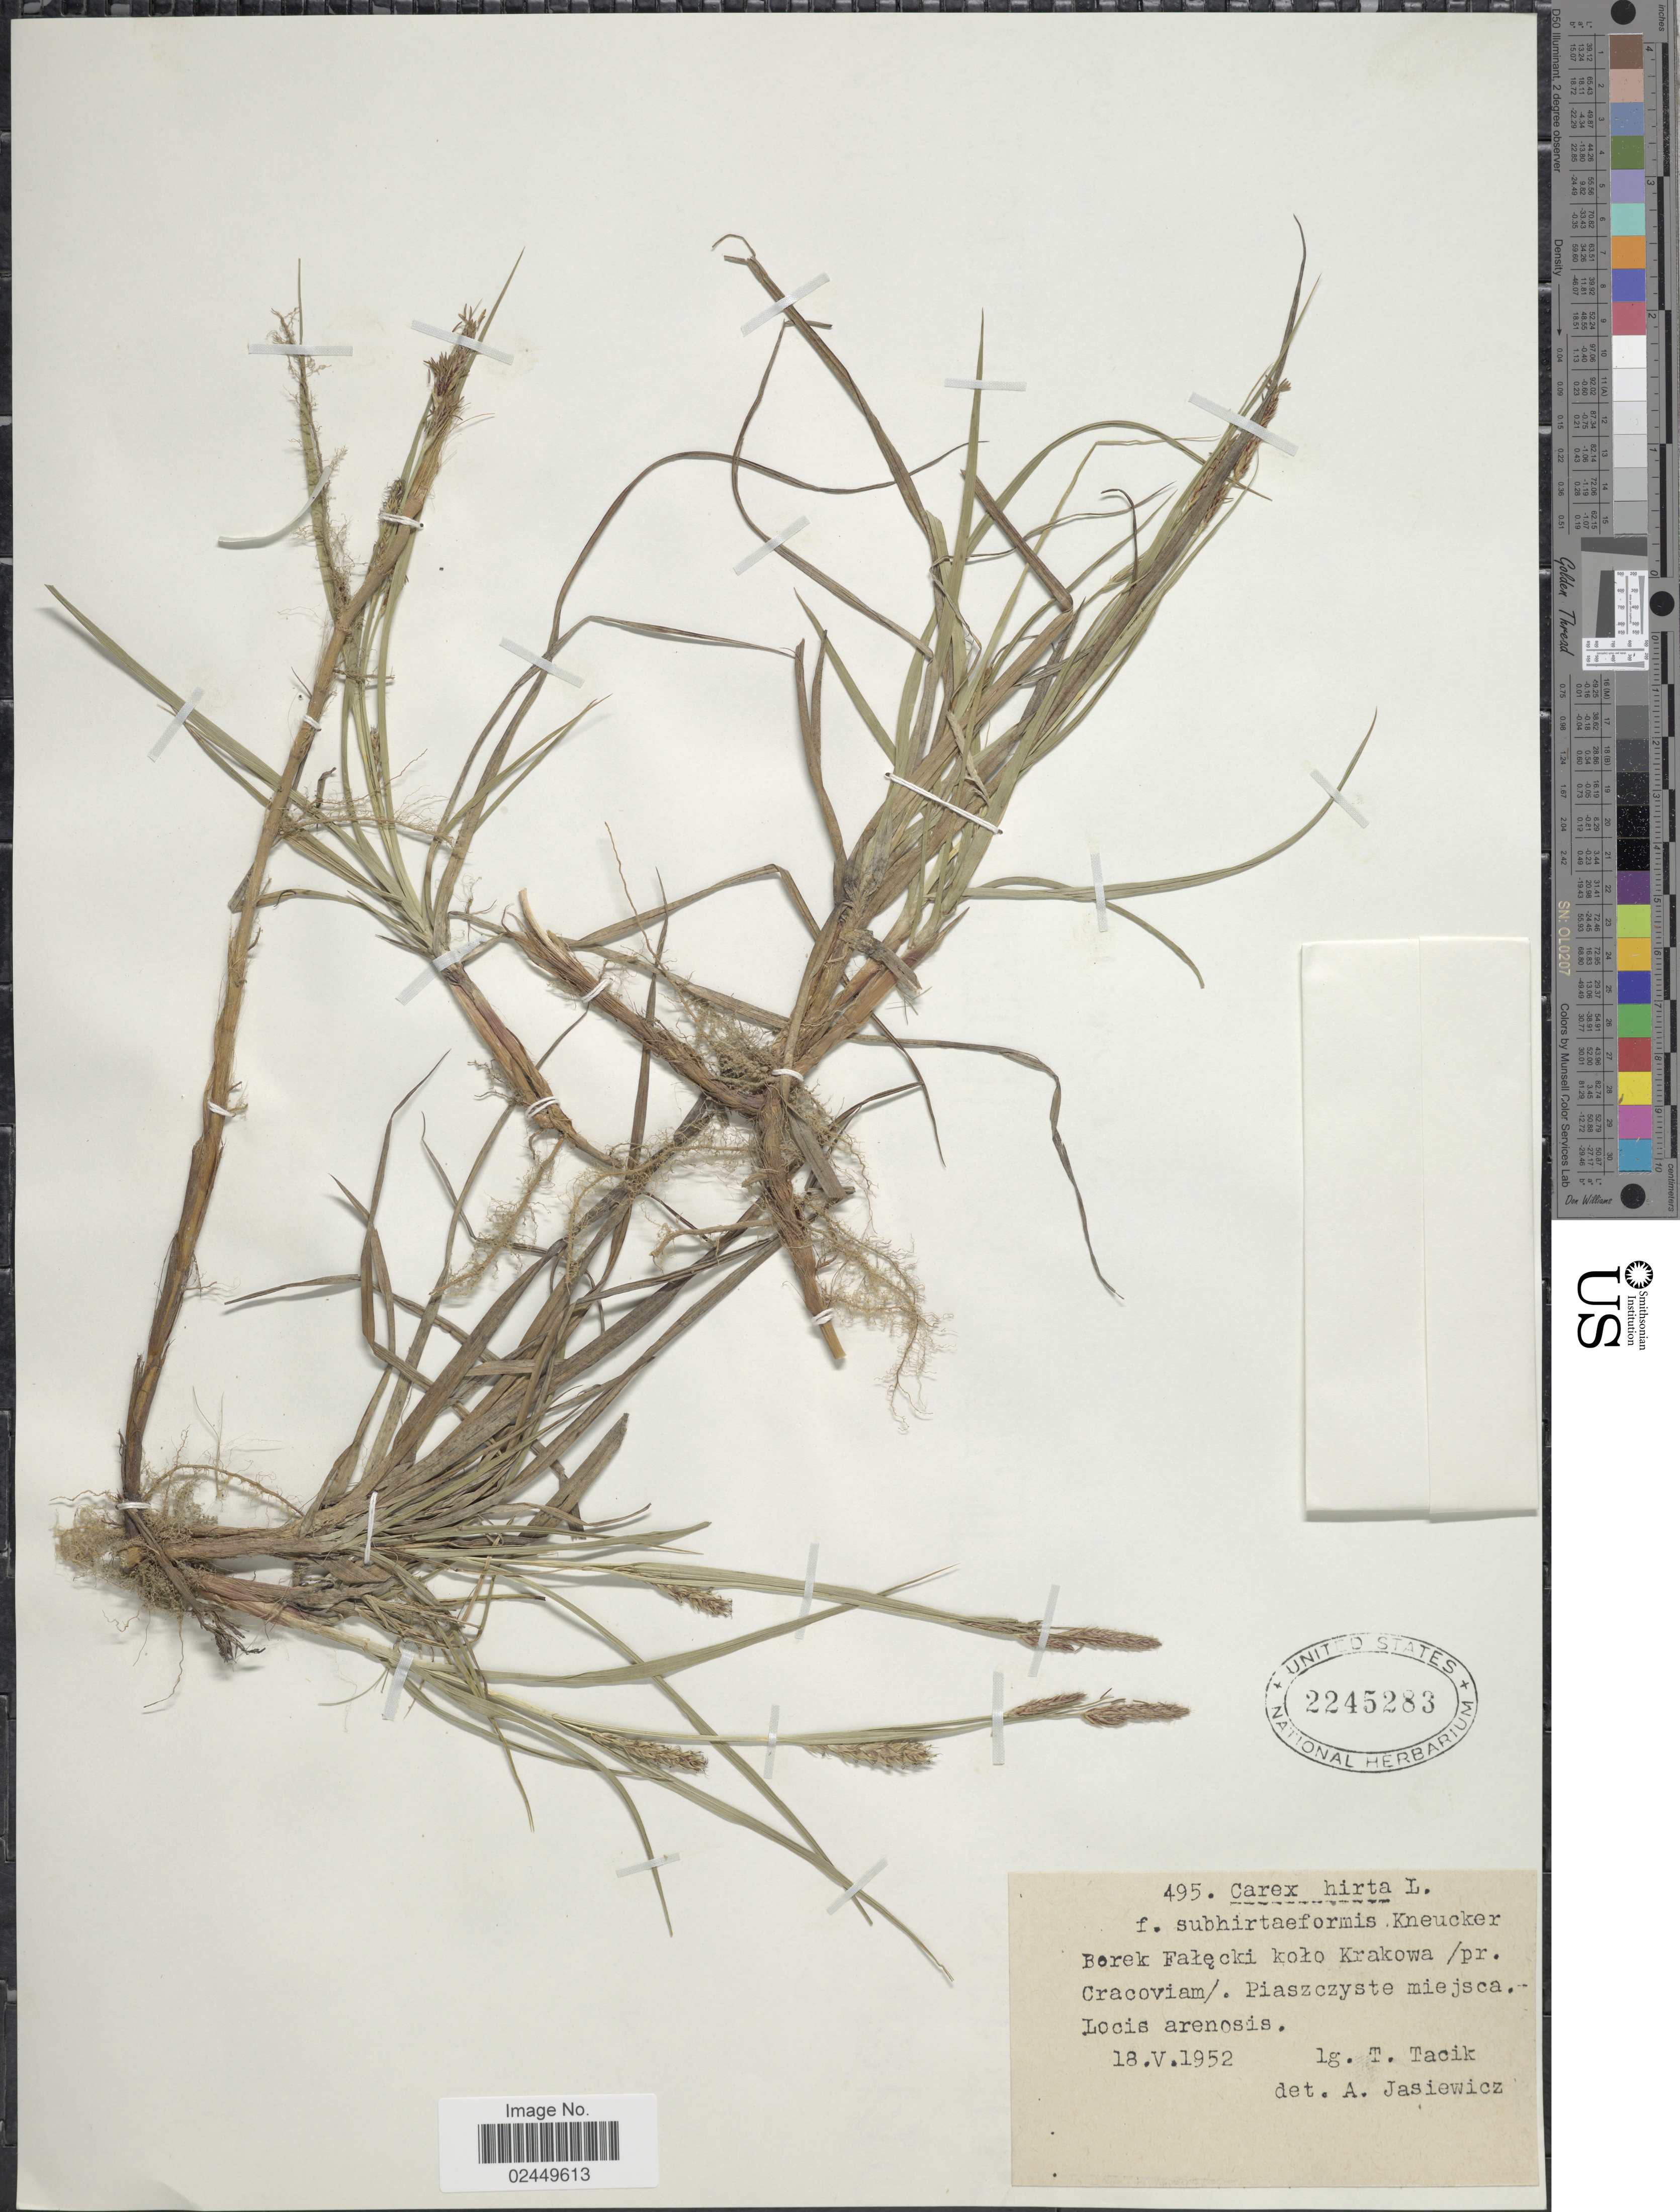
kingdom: Plantae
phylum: Tracheophyta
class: Liliopsida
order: Poales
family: Cyperaceae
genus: Carex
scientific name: Carex hirta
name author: L.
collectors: T. Tacik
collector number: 495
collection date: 1952-05-18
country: Poland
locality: Borek Falecki kolo Krakowa/pr. Cracoviam/. Piaszczyste miejsca. Locis arenosis.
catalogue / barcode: US 2245283